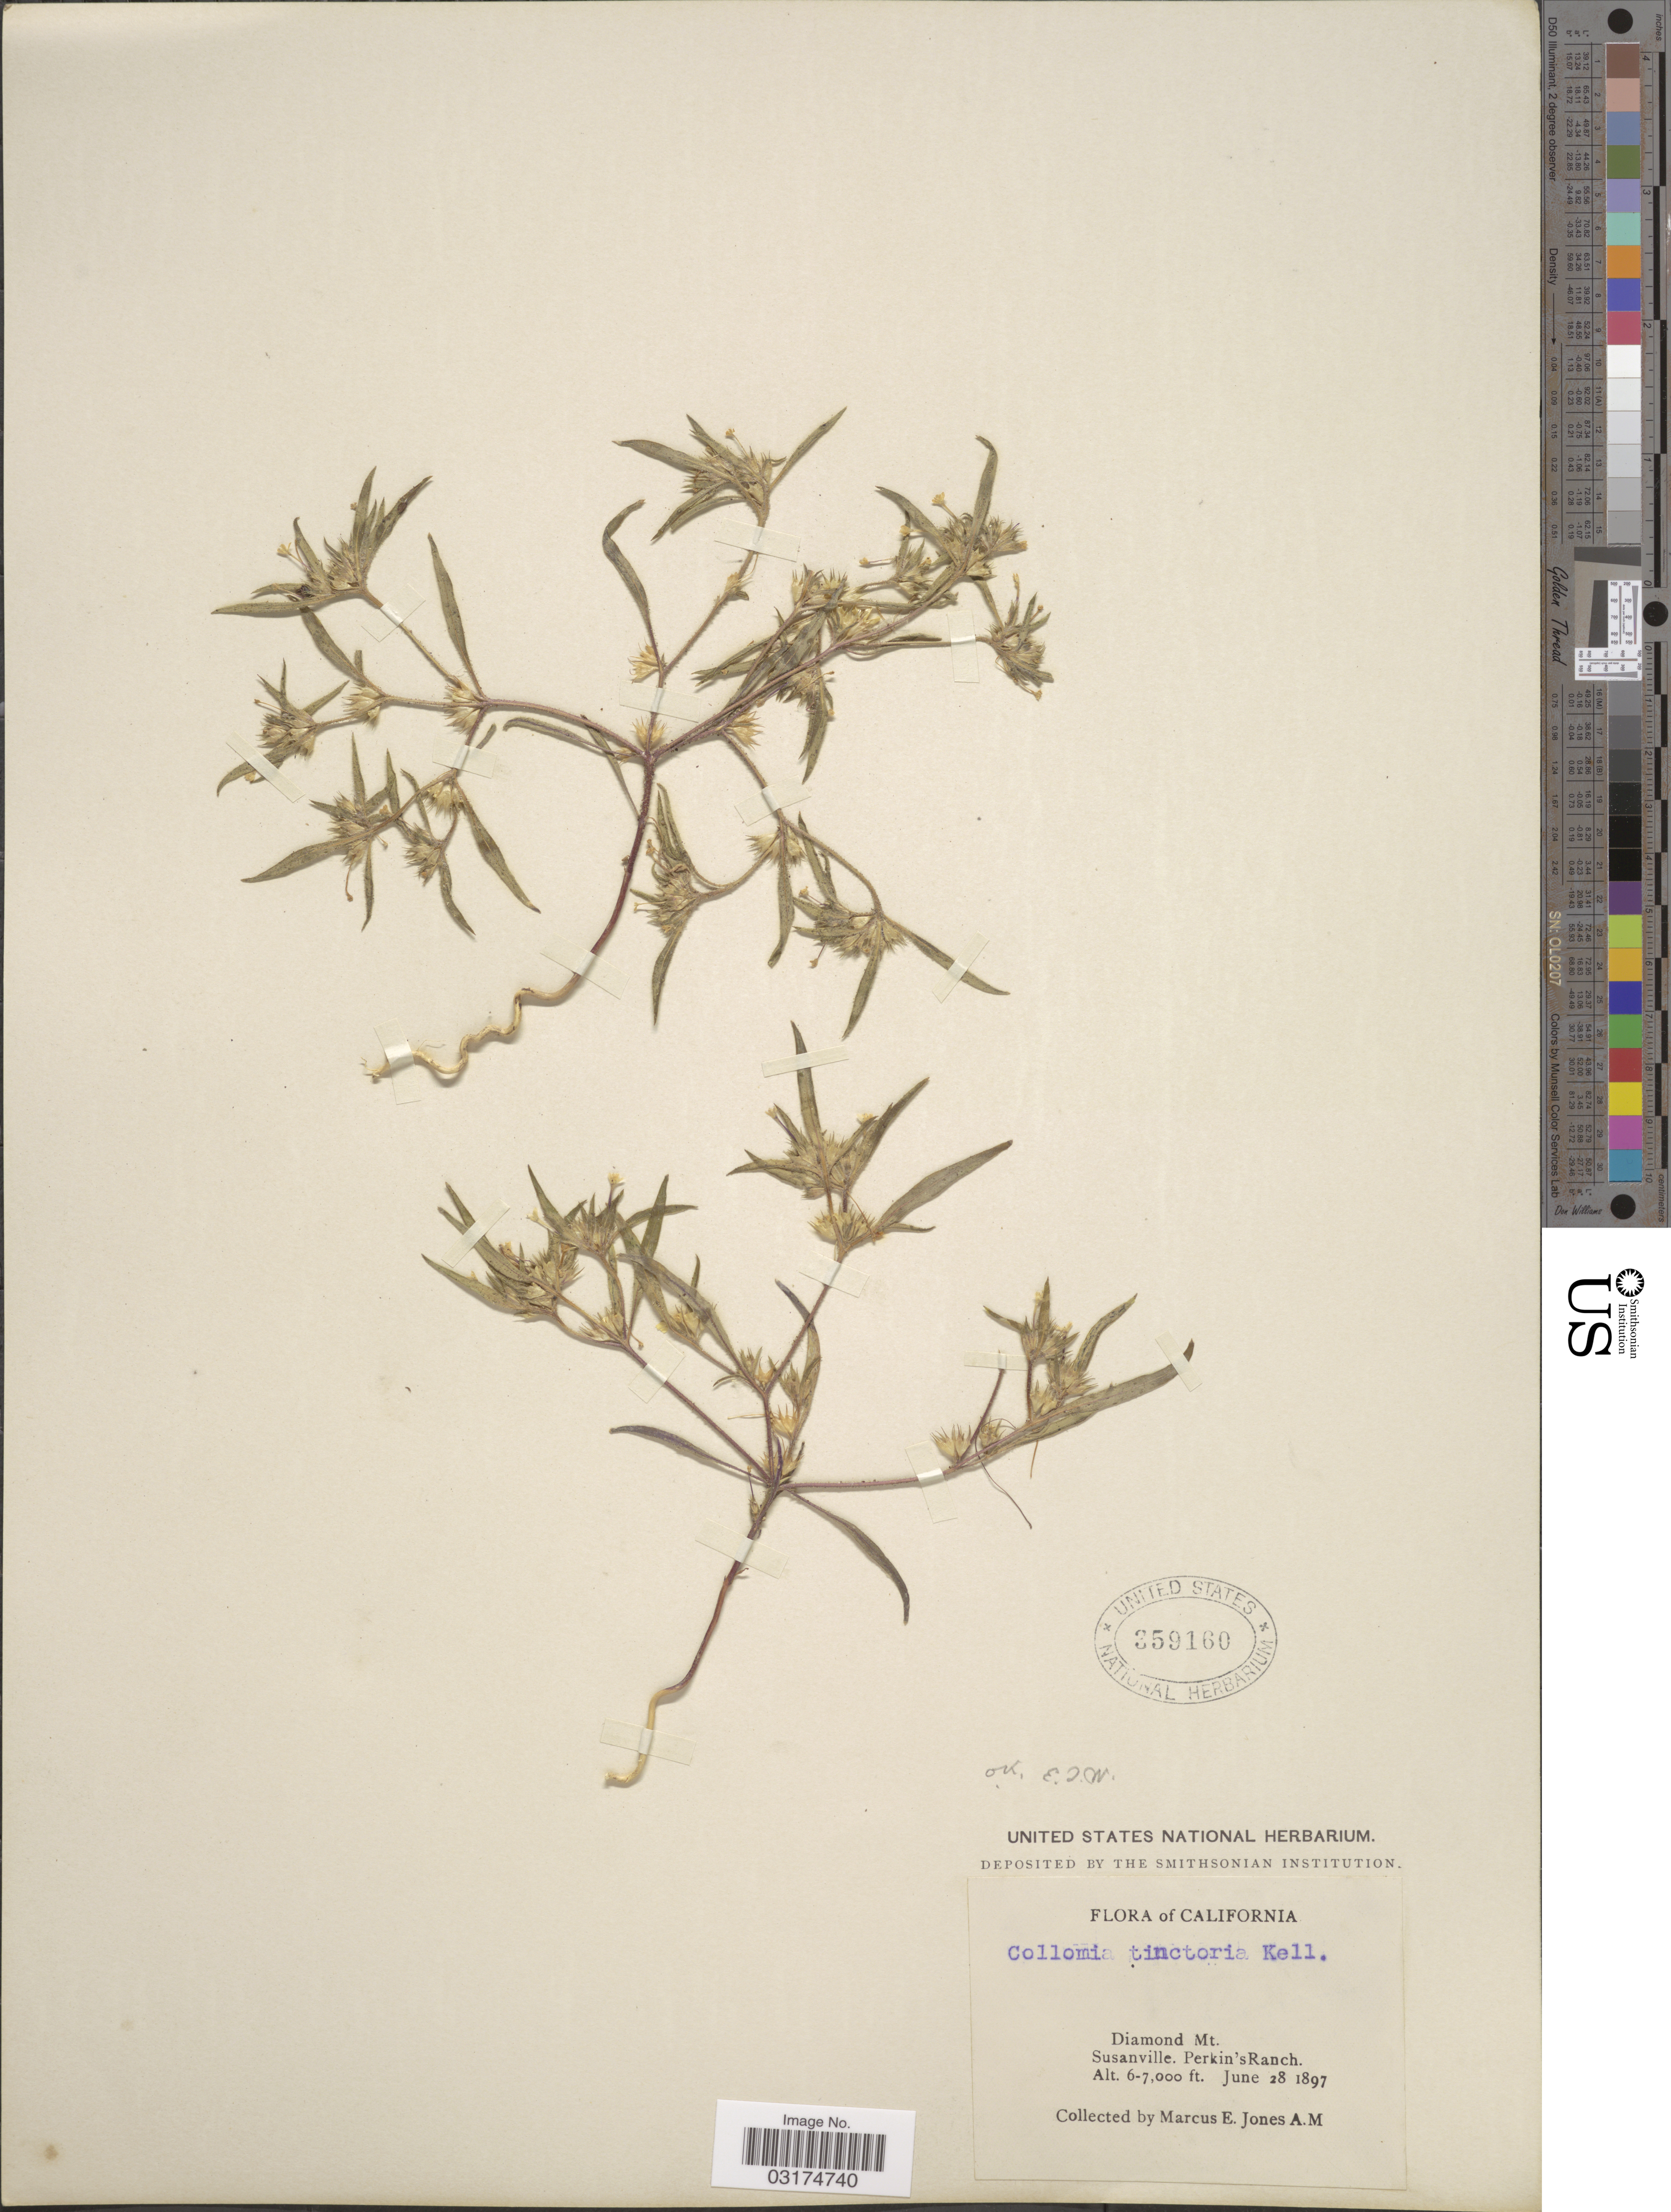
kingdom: Plantae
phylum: Tracheophyta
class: Magnoliopsida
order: Ericales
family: Polemoniaceae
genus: Collomia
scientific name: Collomia tinctoria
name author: Kellogg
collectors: M. E. Jones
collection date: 1897-06-28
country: United States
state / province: California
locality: Diamond Mt. Susanville. Perkin's Ranch.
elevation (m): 1829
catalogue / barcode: US 359160